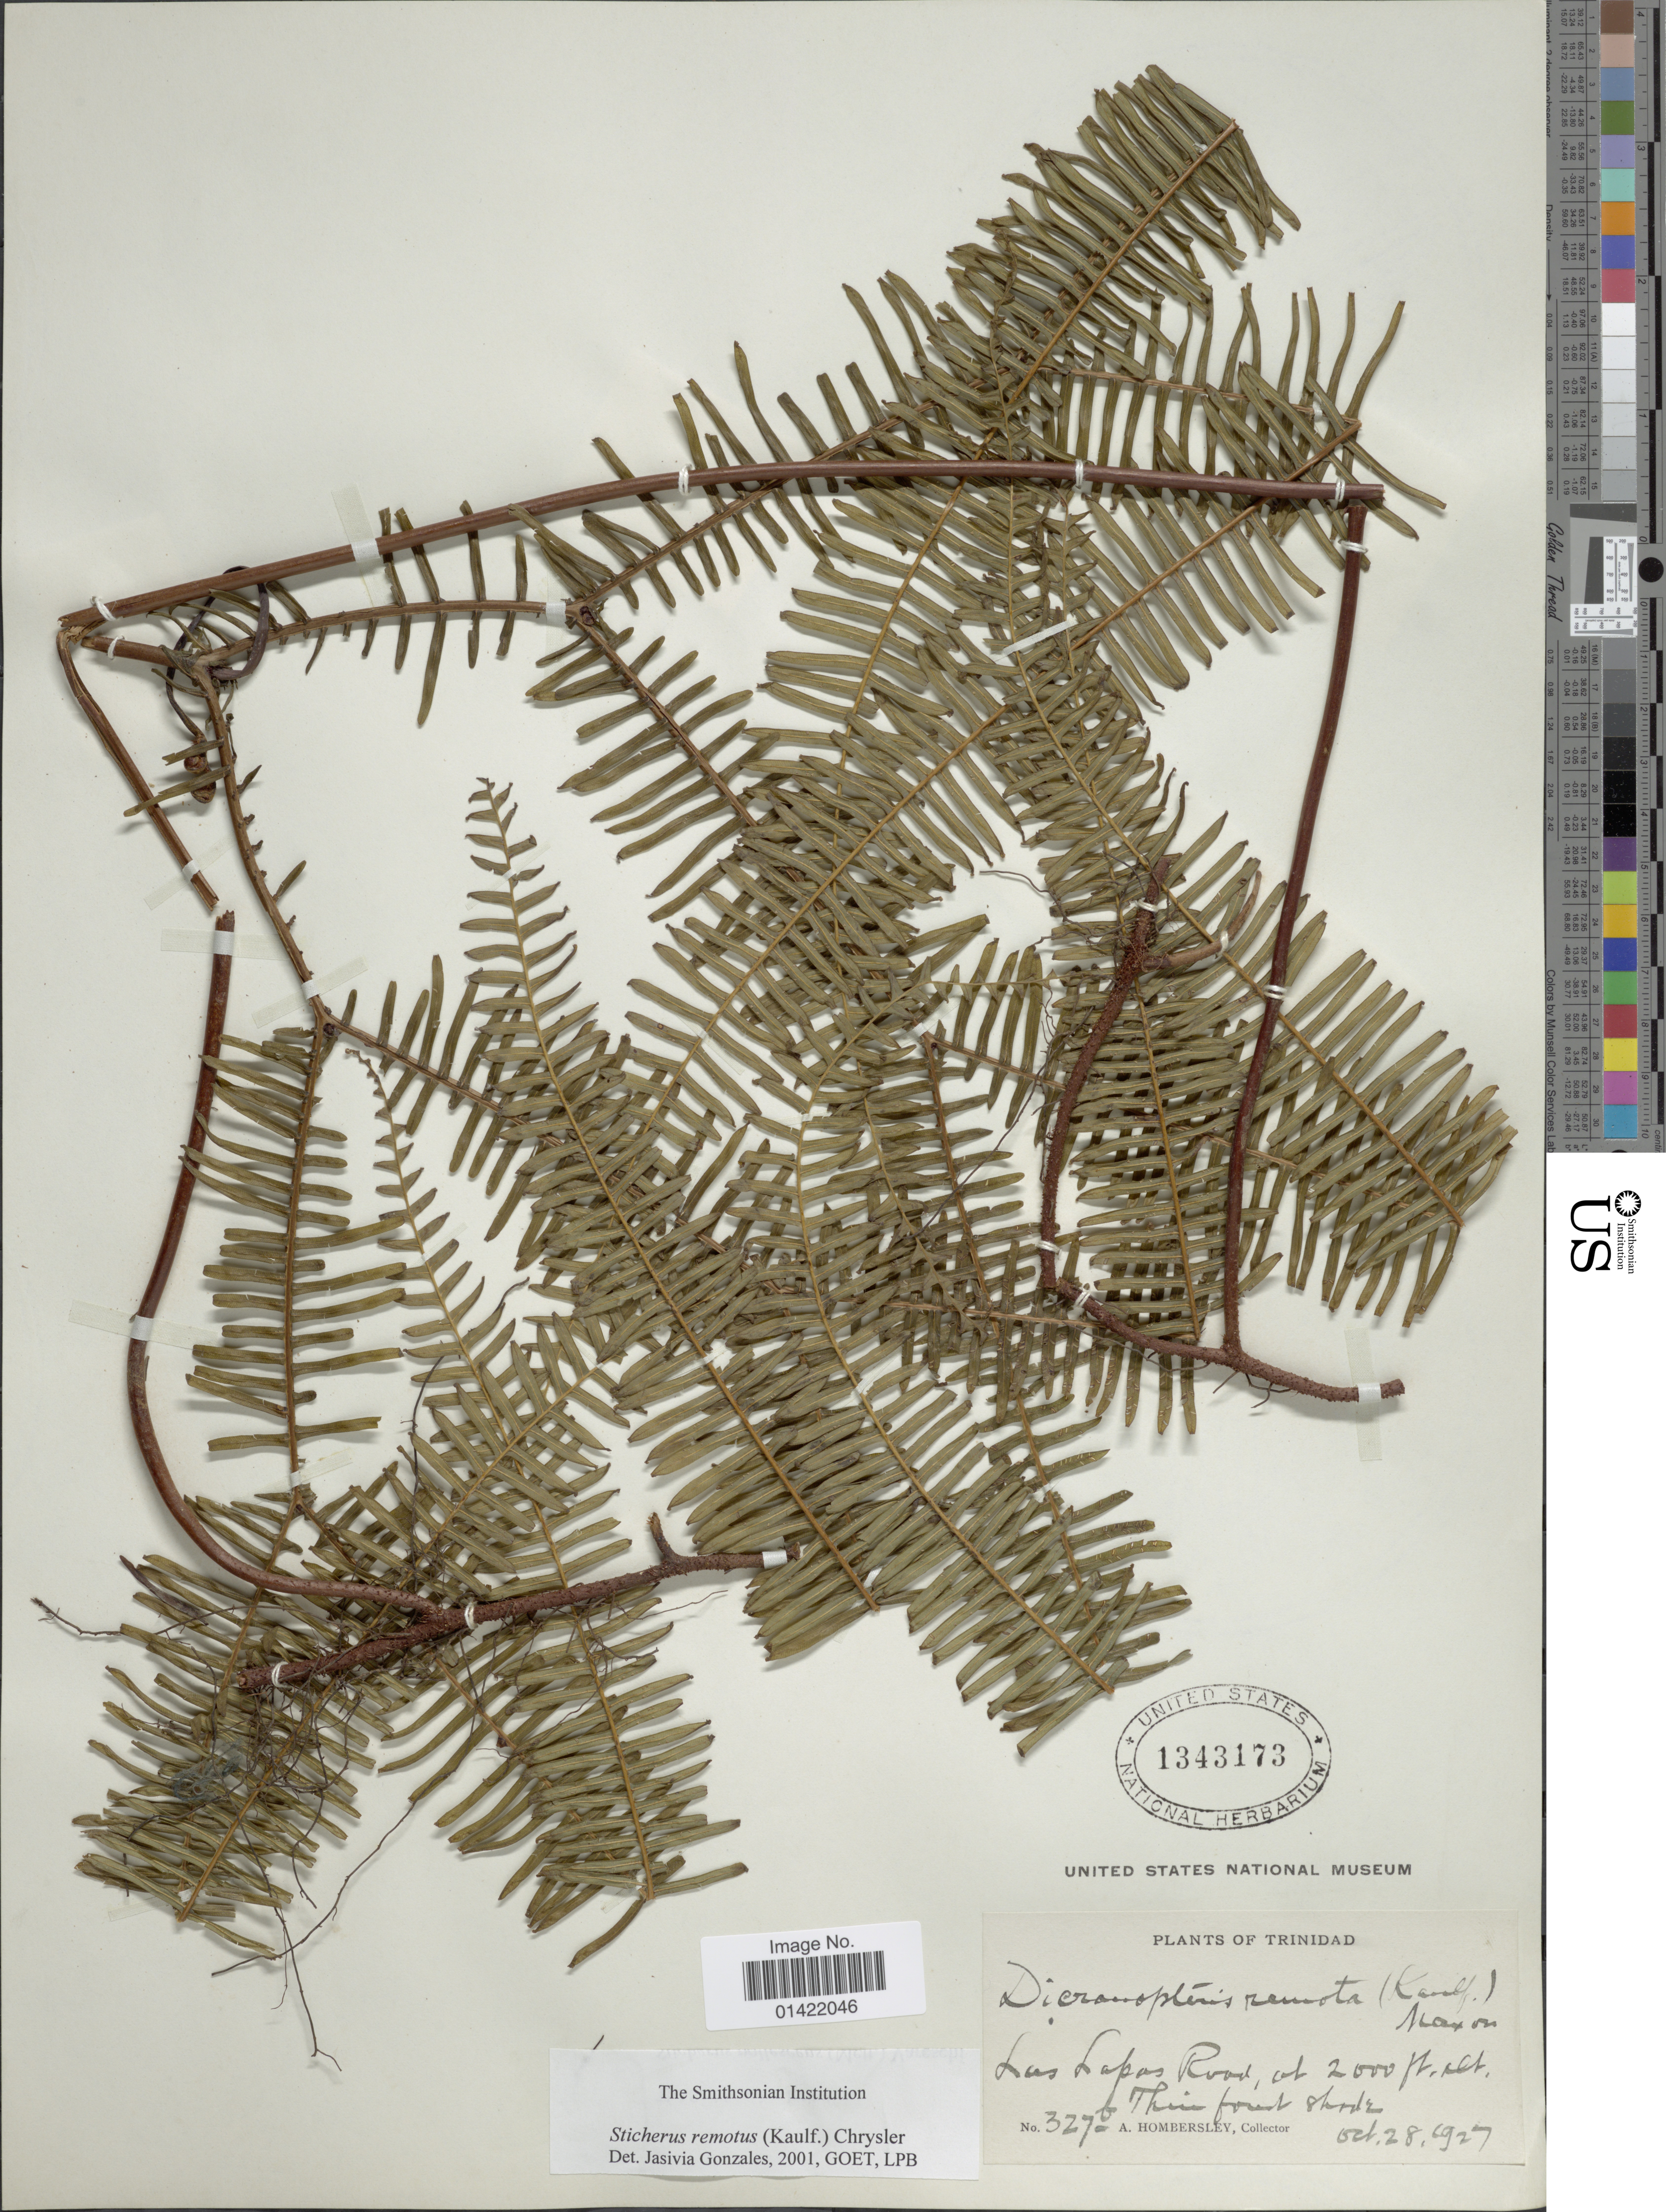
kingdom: Plantae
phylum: Tracheophyta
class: Polypodiopsida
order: Gleicheniales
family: Gleicheniaceae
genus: Sticherus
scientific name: Sticherus remotus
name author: (Kaulf.) Chrysler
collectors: A. Hombersley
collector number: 327b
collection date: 1927-10-28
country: Trinidad and Tobago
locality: Las Lapas Road.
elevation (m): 610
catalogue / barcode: US 1343173